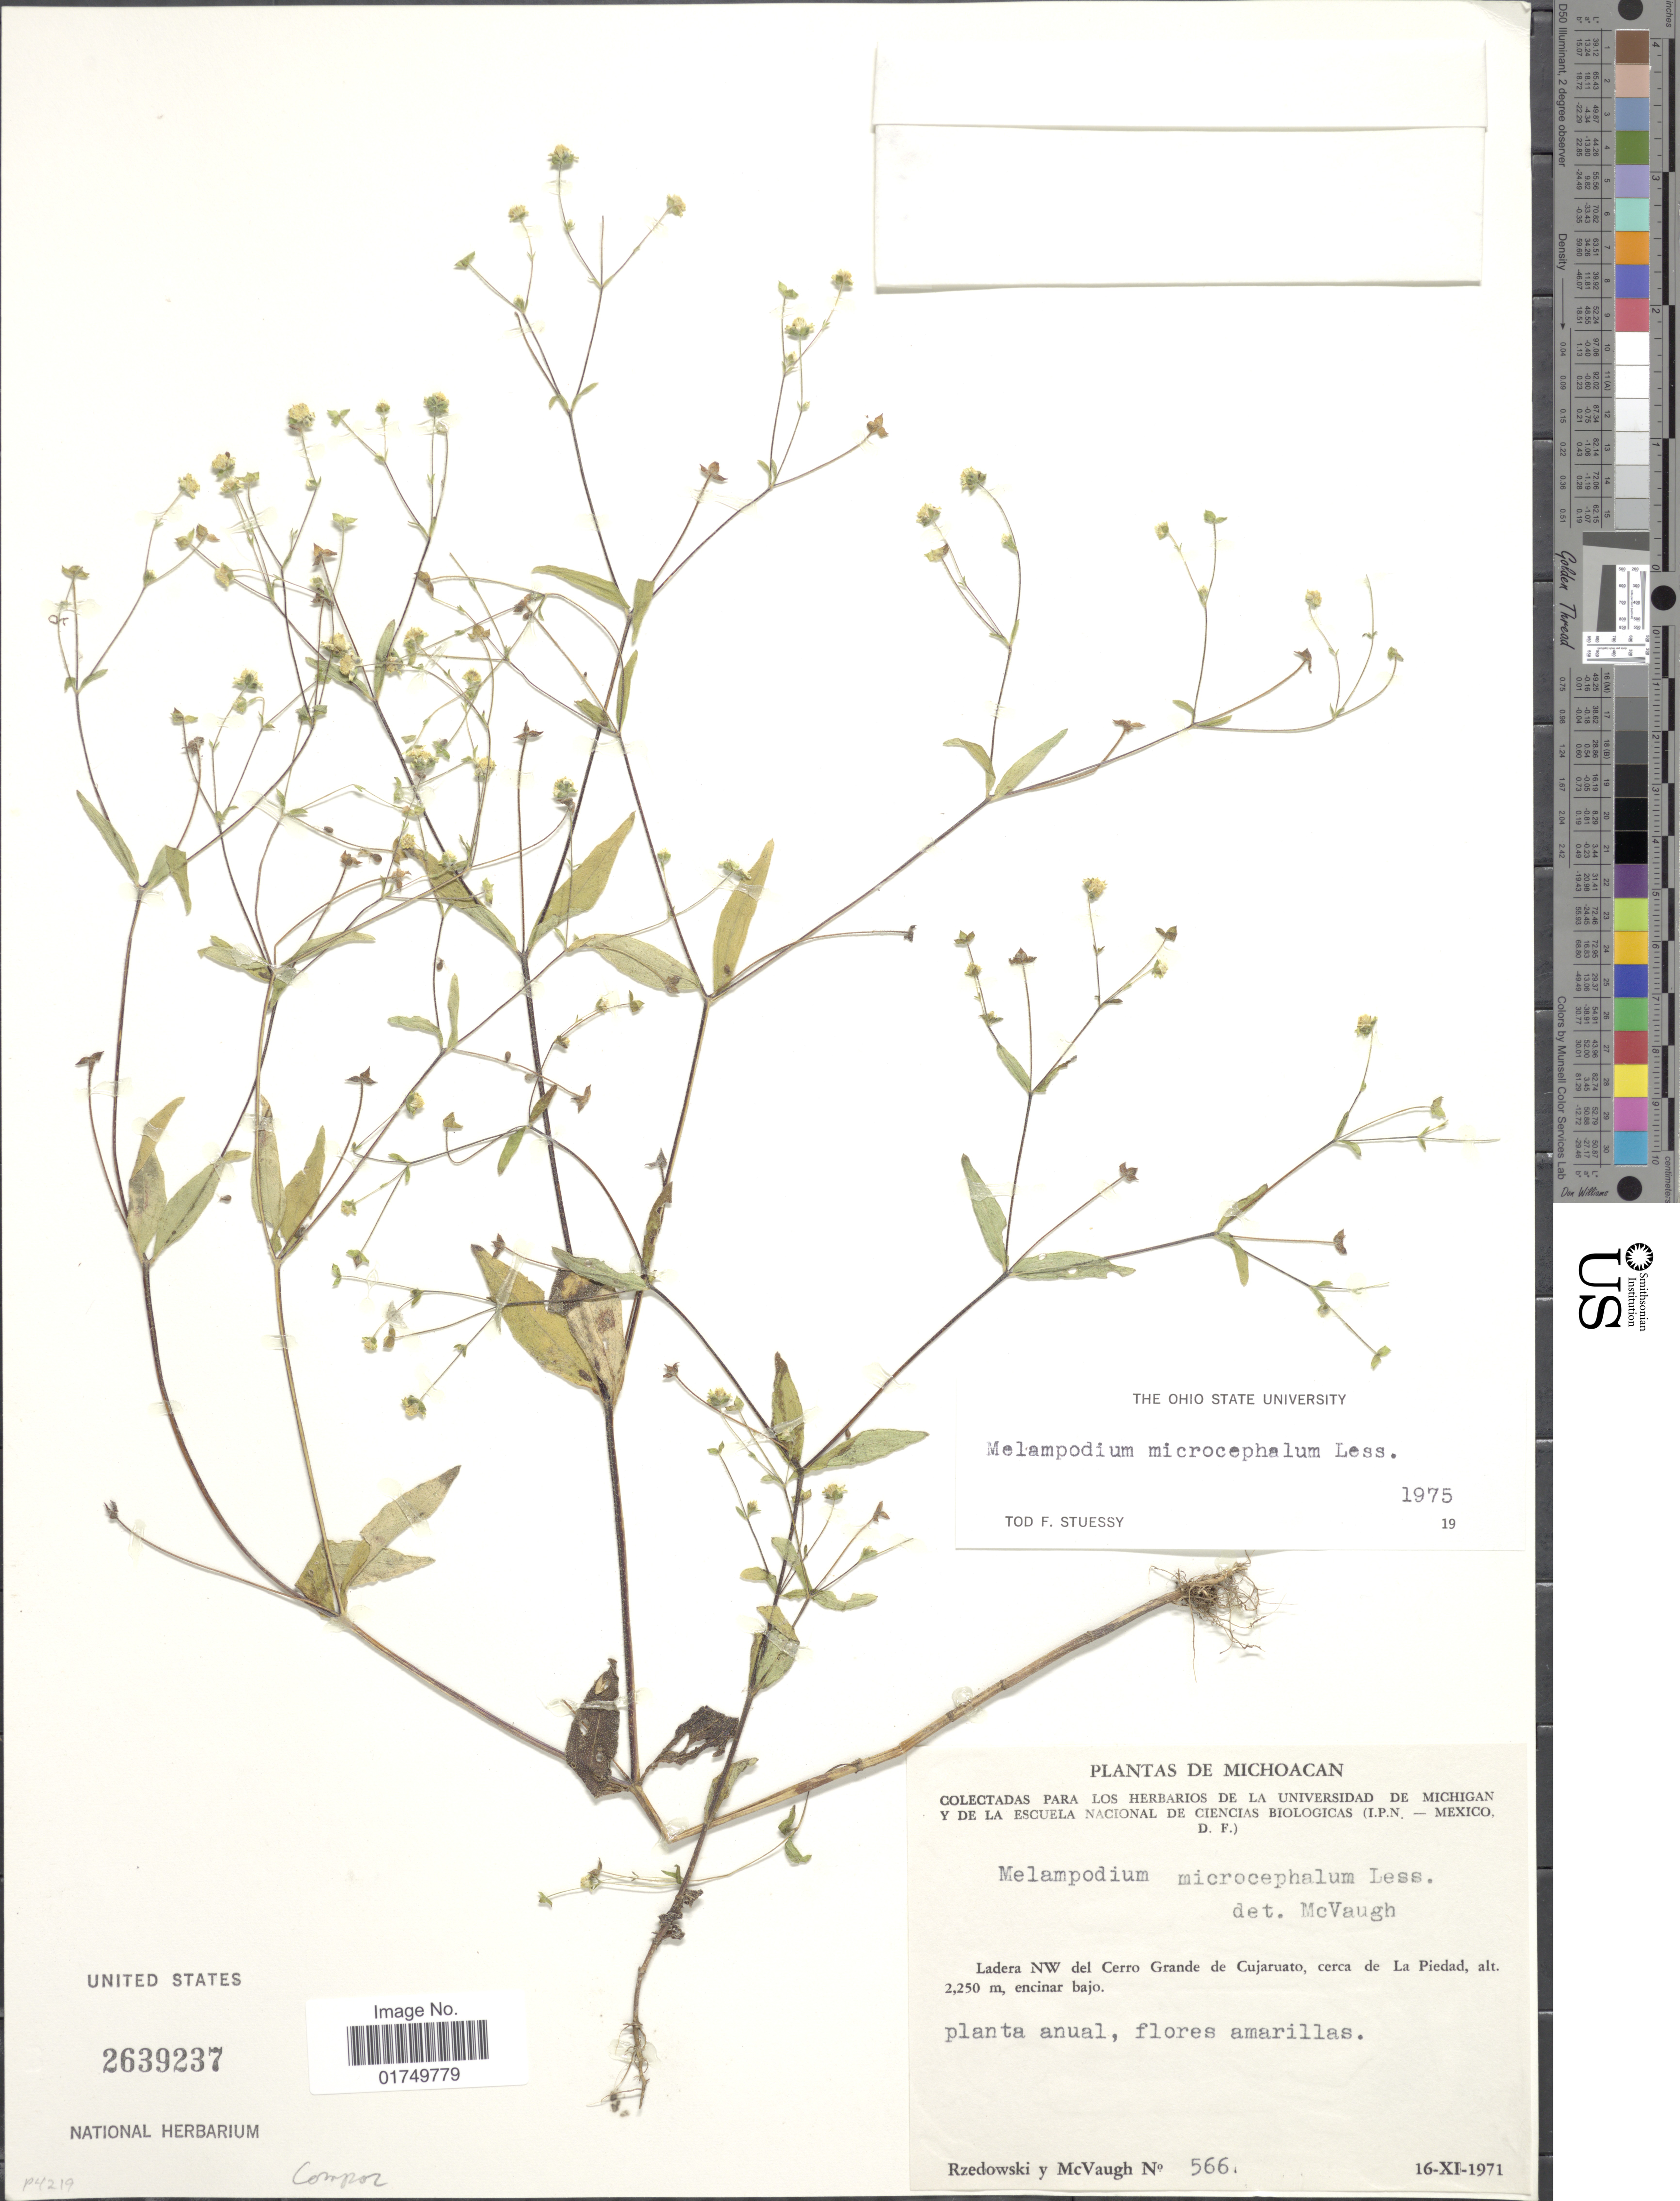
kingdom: Plantae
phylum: Tracheophyta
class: Magnoliopsida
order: Asterales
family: Asteraceae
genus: Melampodium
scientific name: Melampodium microcephalum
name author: Less.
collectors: Rzedowski, -- & R. McVaugh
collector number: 566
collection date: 1971-11-16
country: Mexico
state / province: Michoacán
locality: Ladera NW del Cerro Grande de Cujaruato, cerca de La Piedad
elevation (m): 2250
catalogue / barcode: US 2639237